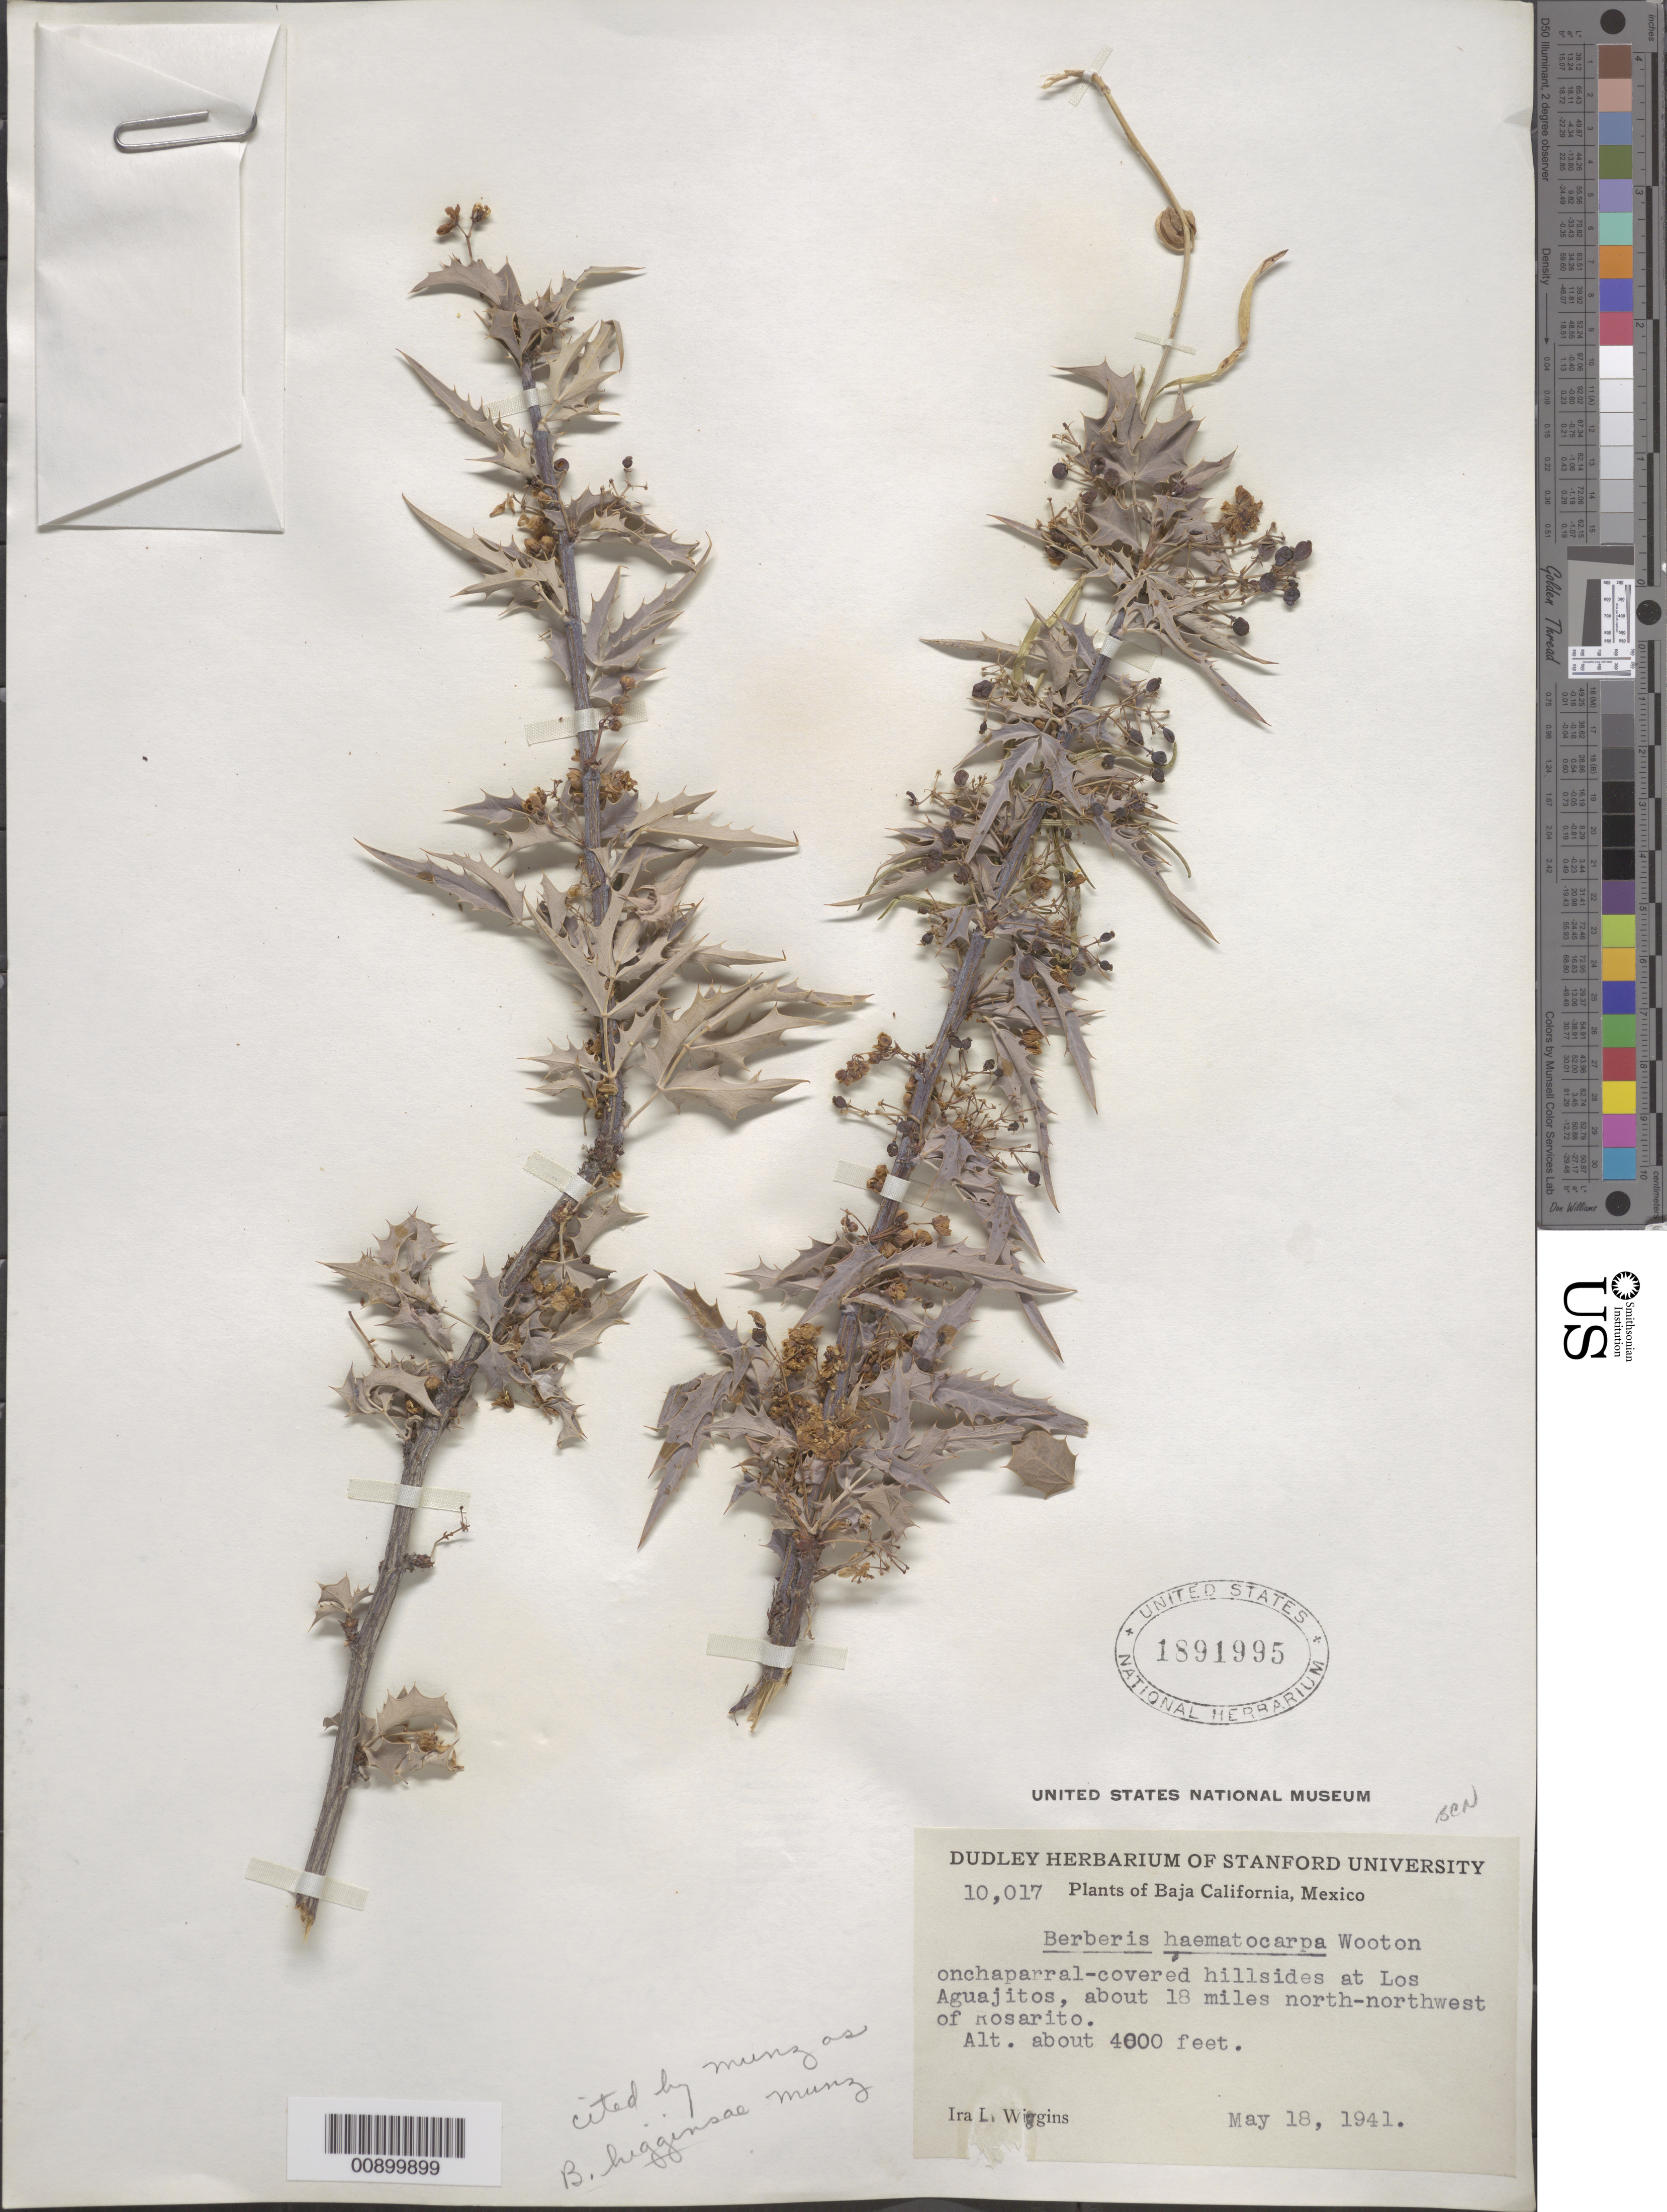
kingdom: Plantae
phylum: Tracheophyta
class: Magnoliopsida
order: Ranunculales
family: Berberidaceae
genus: Mahonia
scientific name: Mahonia higginsae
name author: (Munz) Ahrendt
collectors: I. L. Wiggins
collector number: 10017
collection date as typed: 18 May 1941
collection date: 1941-05-18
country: Mexico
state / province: Baja California Norte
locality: Los Aguajitos, about 18 miles north-northwest of Rosarito.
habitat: On chaparral-covered hillsides.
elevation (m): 1219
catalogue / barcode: US 1891995